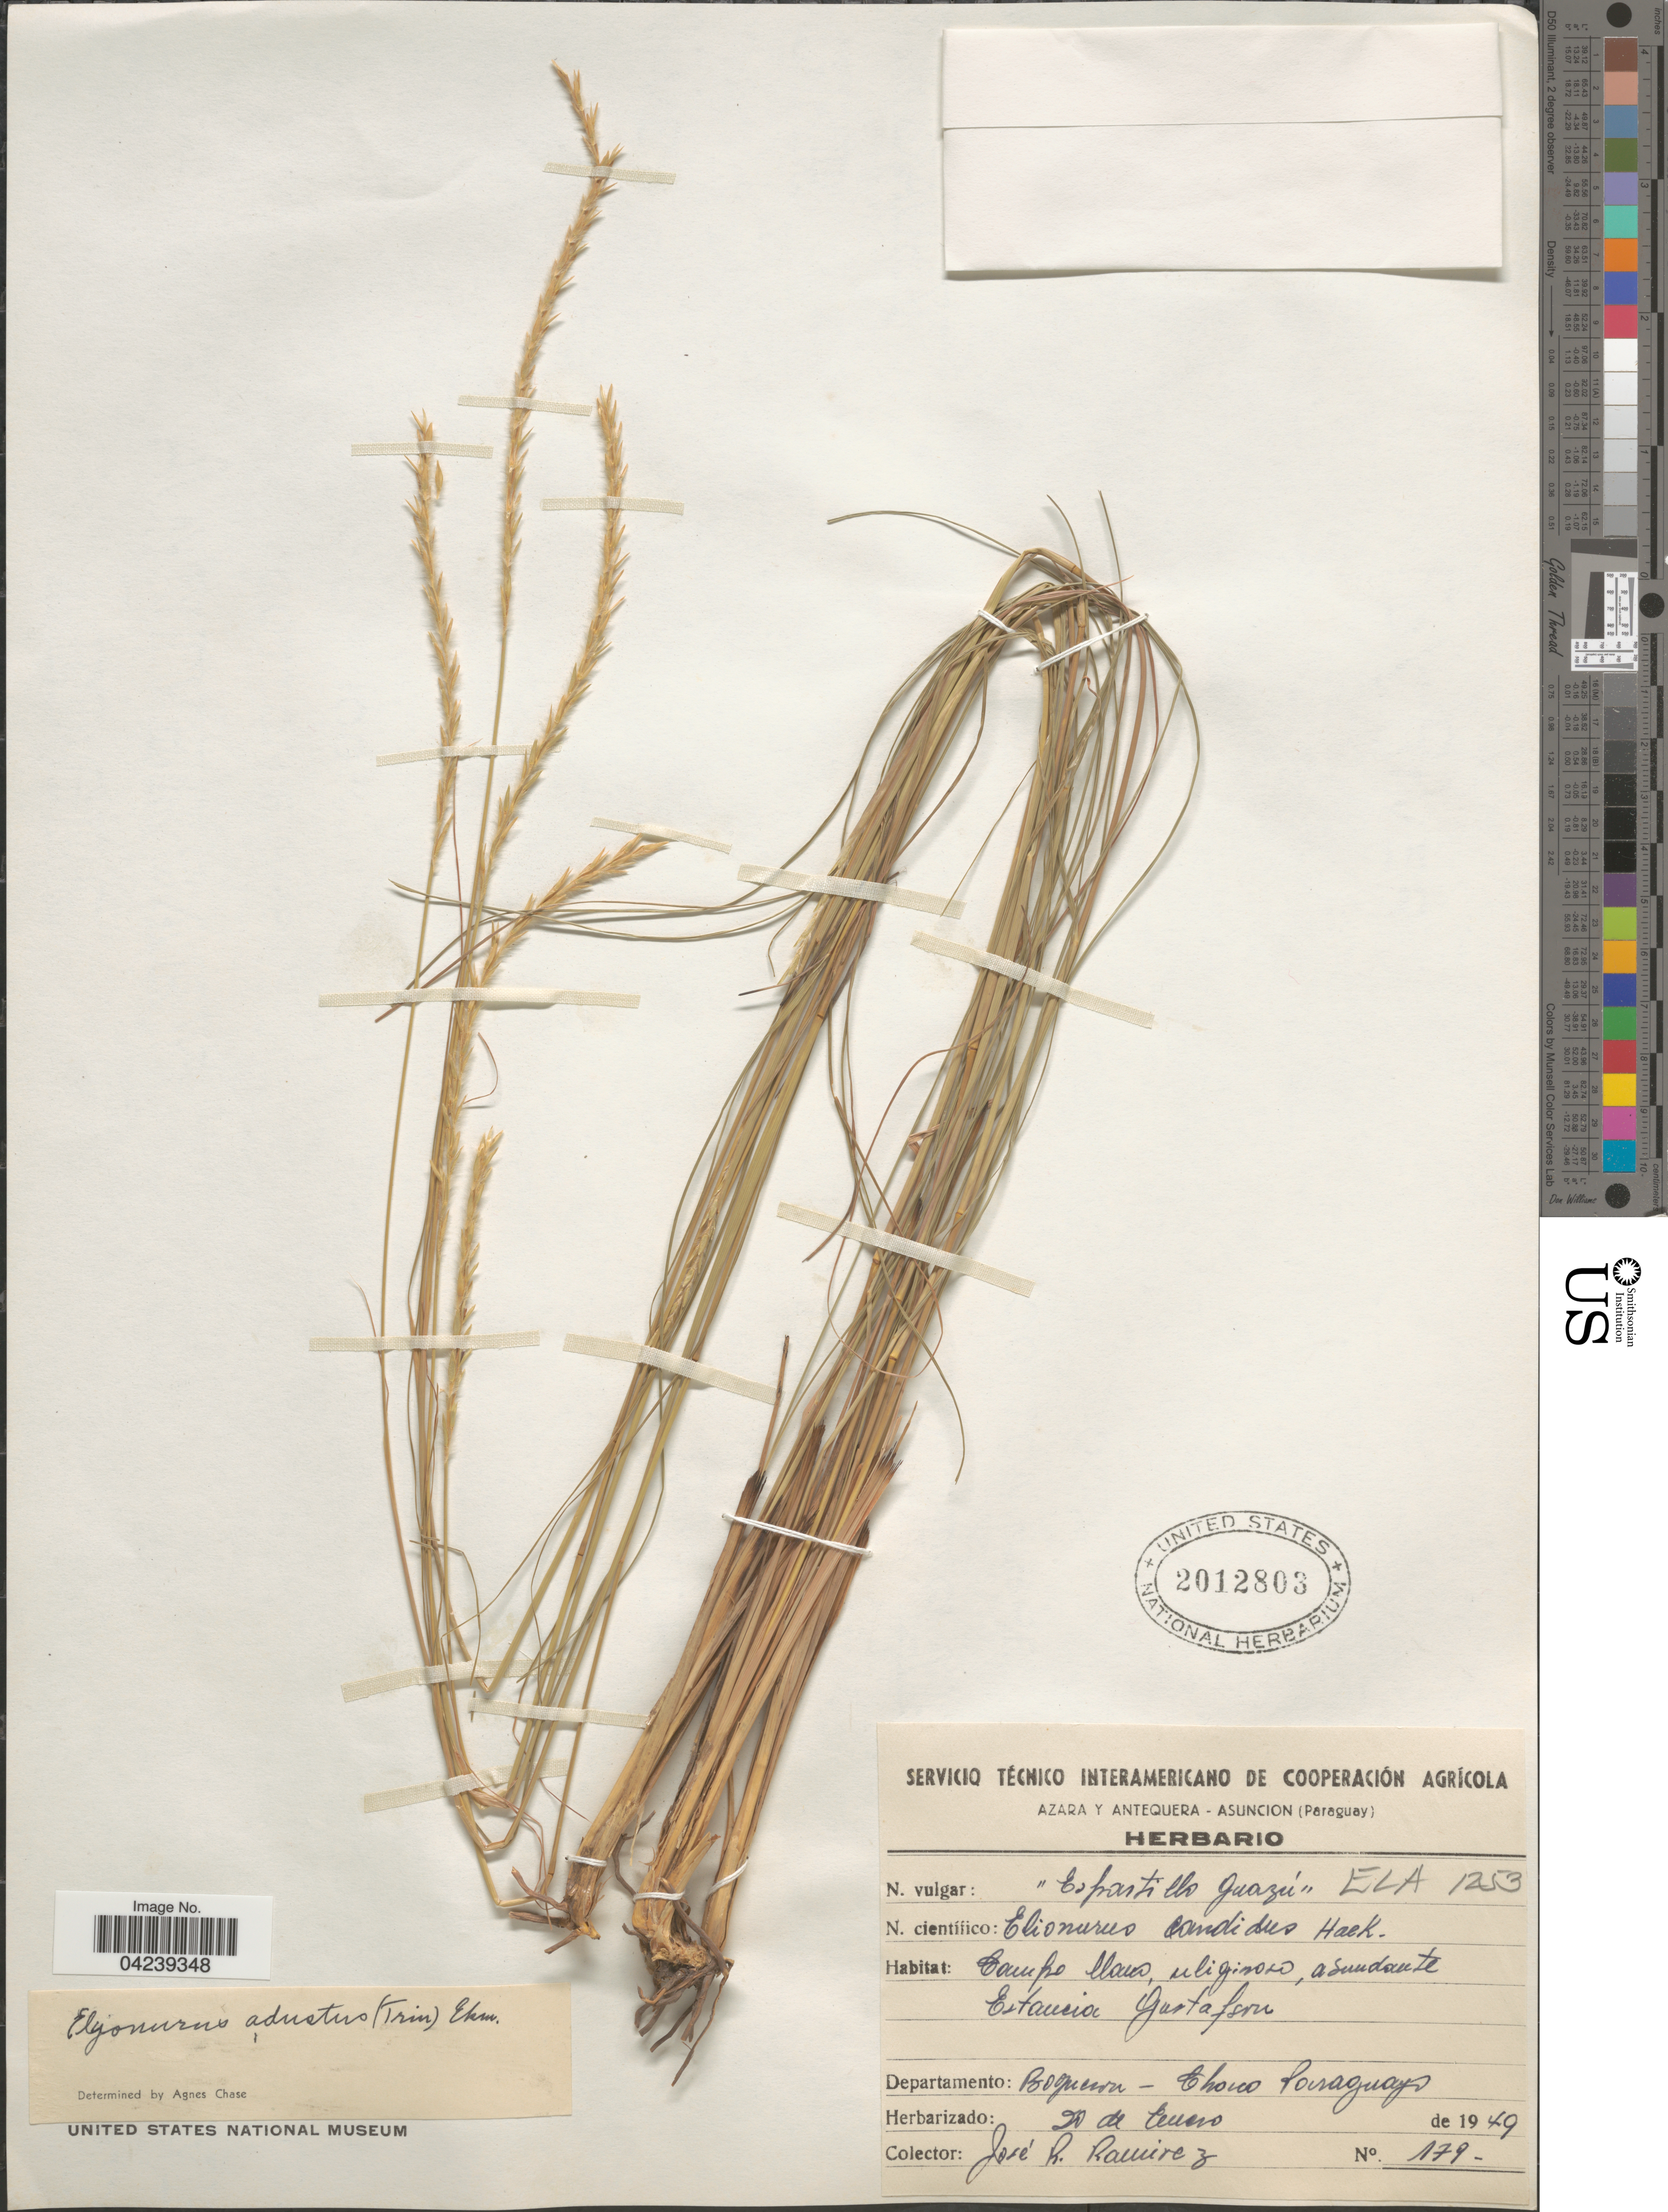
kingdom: Plantae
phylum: Tracheophyta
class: Liliopsida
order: Poales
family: Poaceae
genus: Elionurus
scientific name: Elionurus tripsacoides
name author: Humb. & Bonpl. ex Willd.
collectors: J. Ramírez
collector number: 179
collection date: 1949-01-20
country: Paraguay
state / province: Boqueron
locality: Estancia Gustafson. Departamento: Boqueron-Chaco Paraguayo.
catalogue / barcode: US 2012803